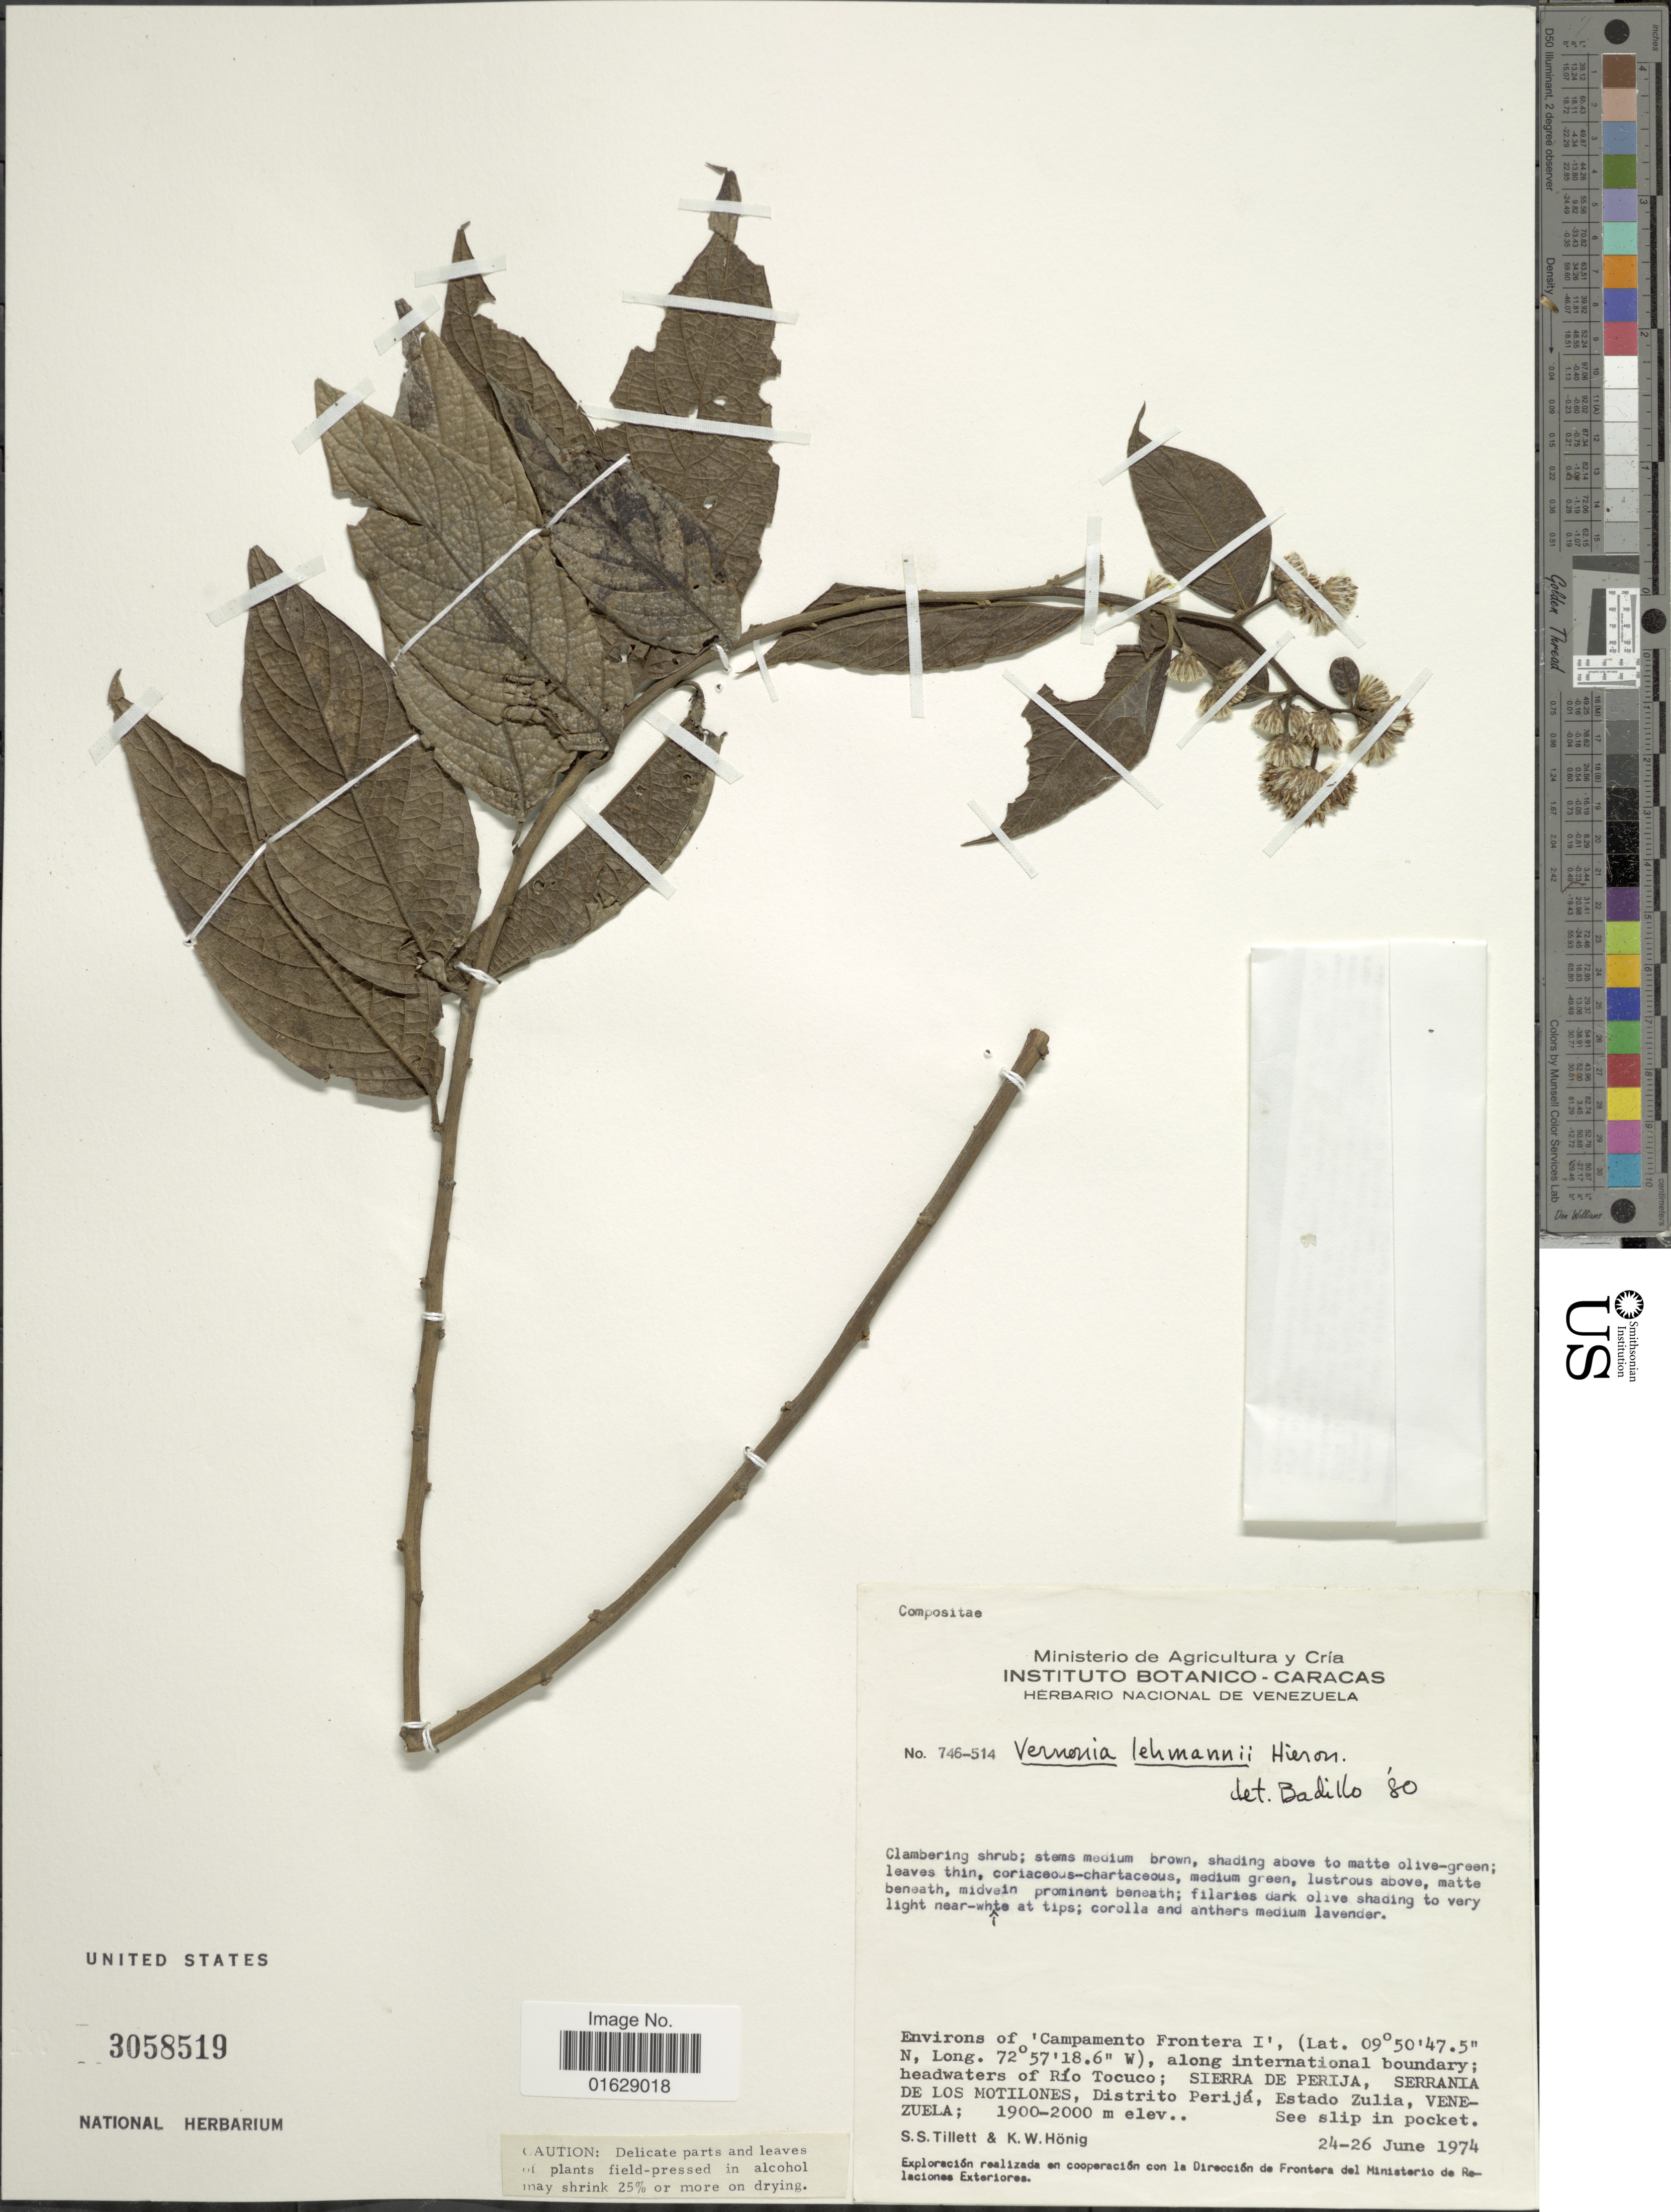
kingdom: Plantae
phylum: Tracheophyta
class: Magnoliopsida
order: Asterales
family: Asteraceae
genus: Lepidaploa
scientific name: Lepidaploa lehmannii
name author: (Hieron.) H. Rob.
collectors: S. S. Tillett & K. Hönig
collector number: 746-514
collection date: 1974-06-24/1974-07-26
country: Venezuela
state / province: Zulia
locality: Environs of 'Campamento Frontera I', along international boundary; headwaters of Rio Tocuco; Sierra de Perija, Serrania de los Motilones, Distrito Perija, Estado Zulia.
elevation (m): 1900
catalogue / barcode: US 3058519